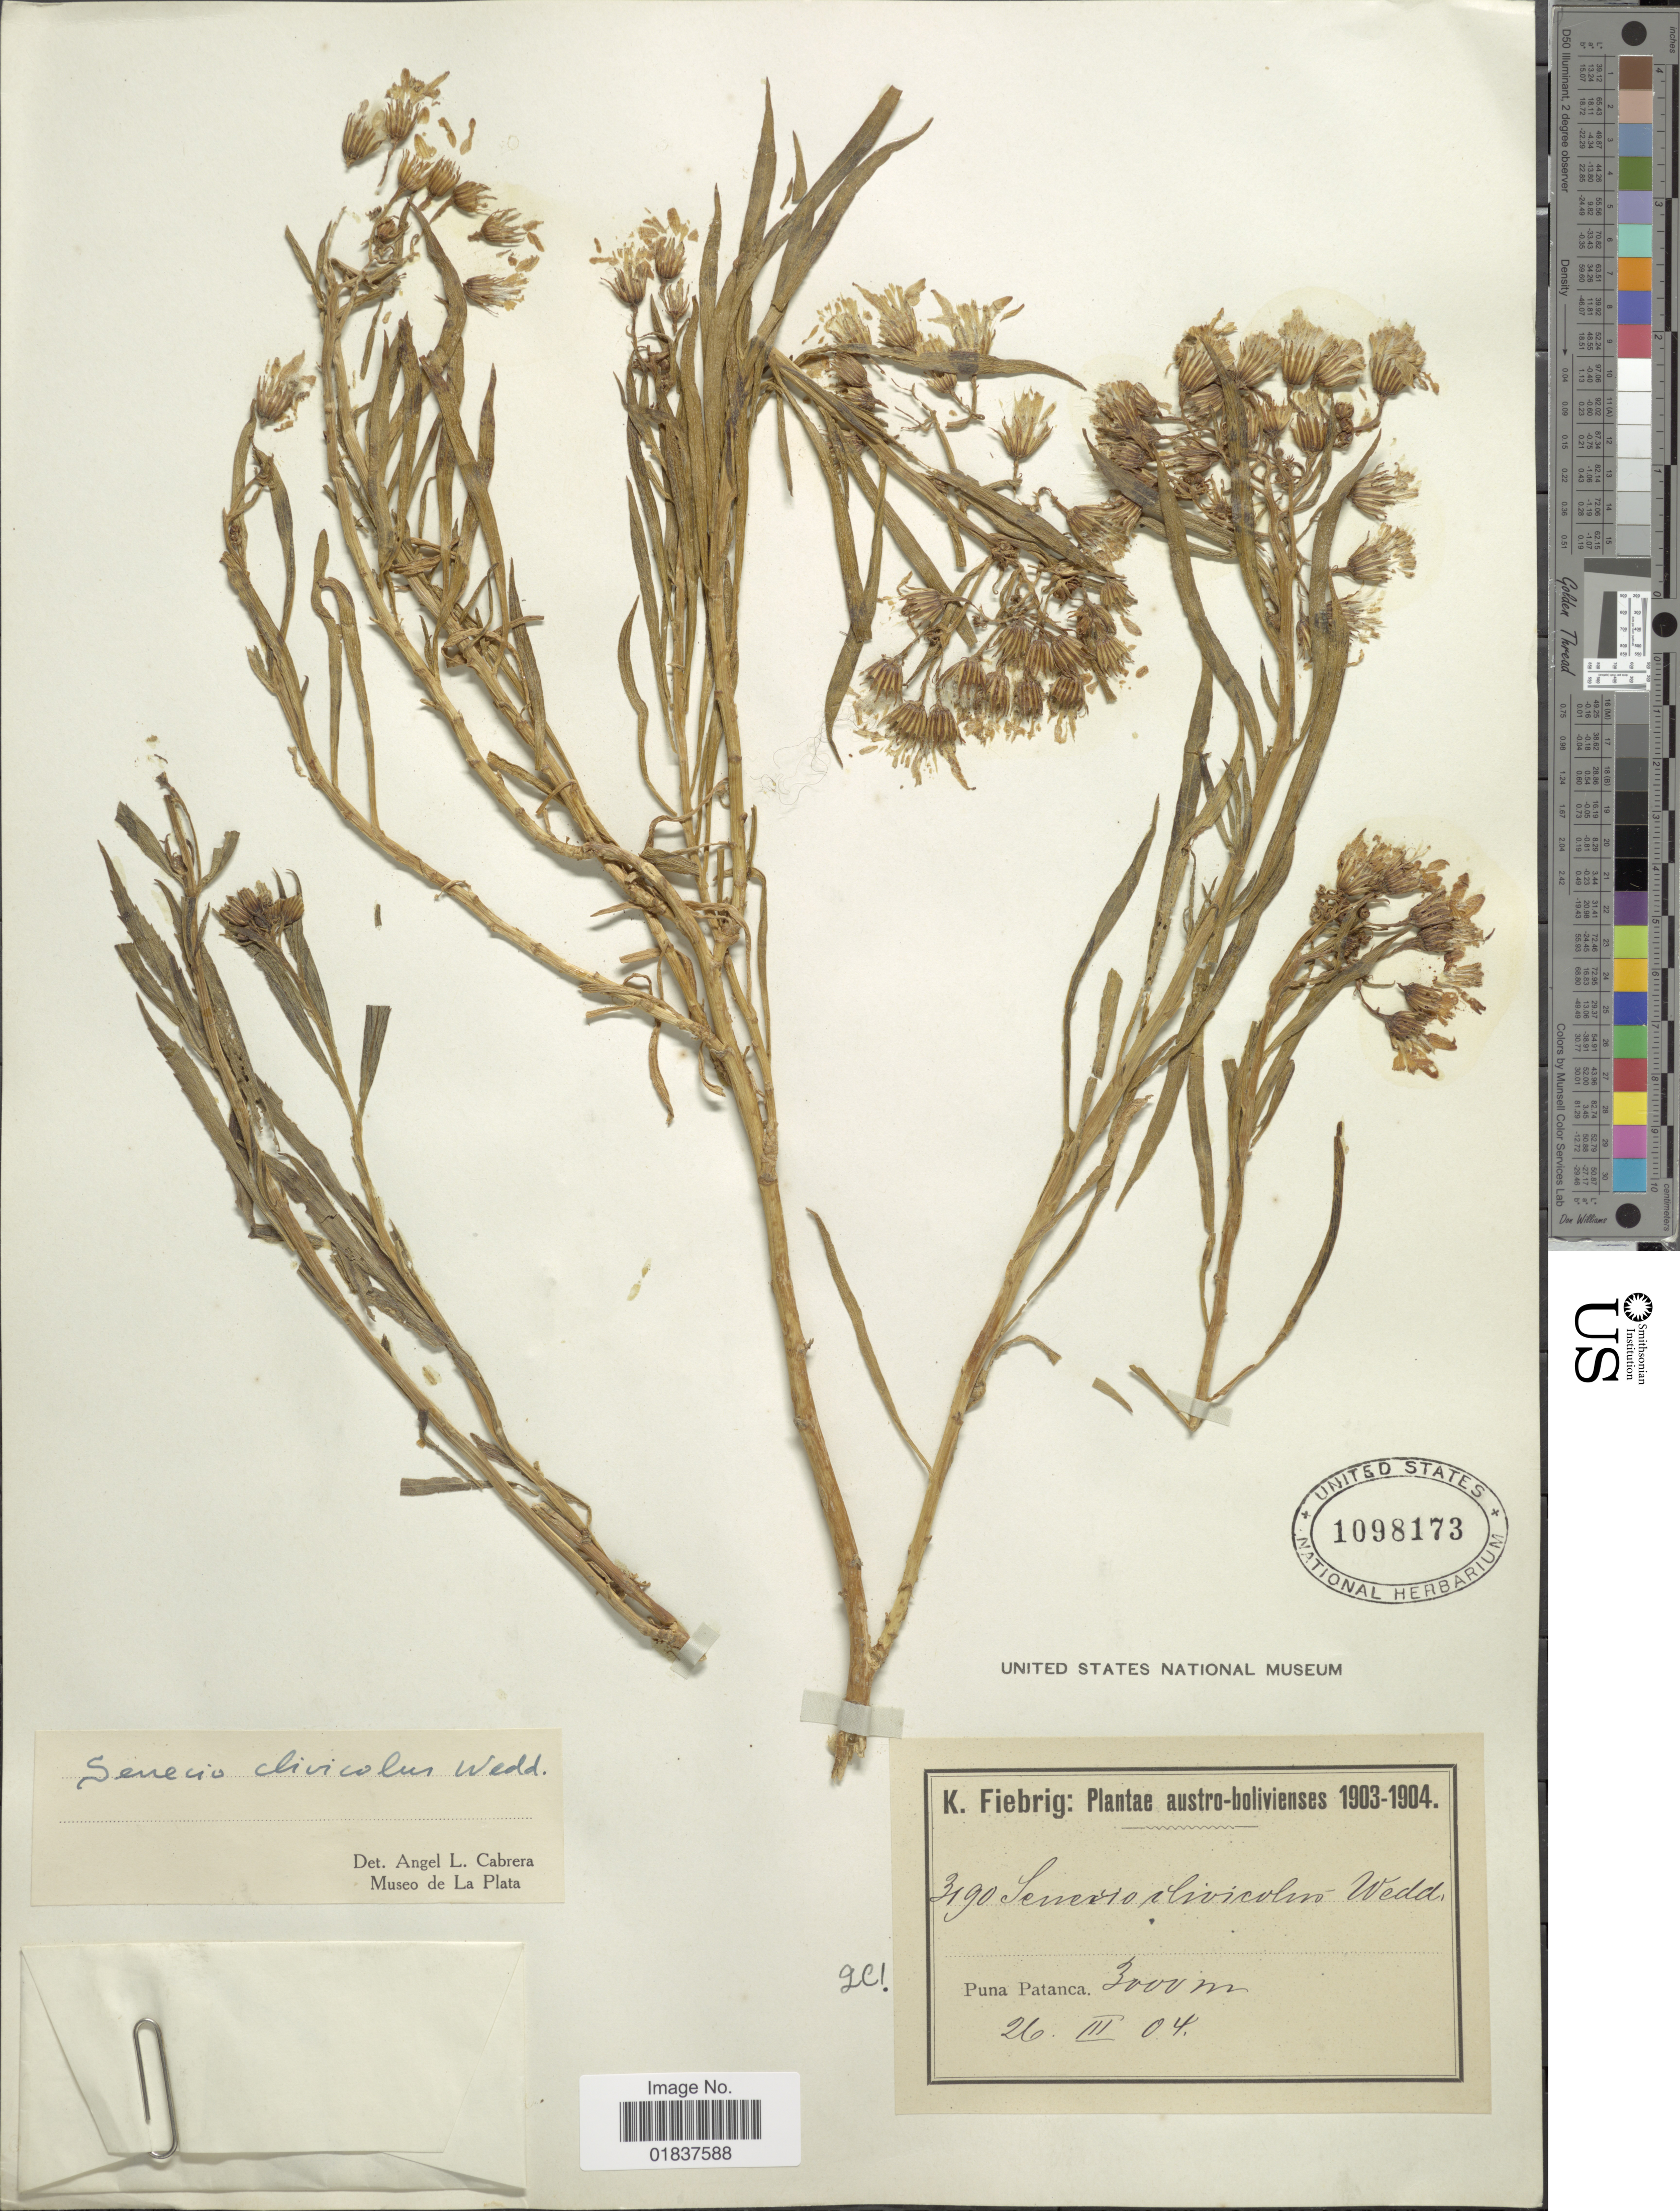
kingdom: Plantae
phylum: Tracheophyta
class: Magnoliopsida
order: Asterales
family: Asteraceae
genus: Senecio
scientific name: Senecio clivicola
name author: Wedd.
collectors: K. Fiebrig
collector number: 3190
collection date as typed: Transcribed d/m/y: 26/3/04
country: Bolivia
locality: Puna Patanca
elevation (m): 3000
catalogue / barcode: US 1098173